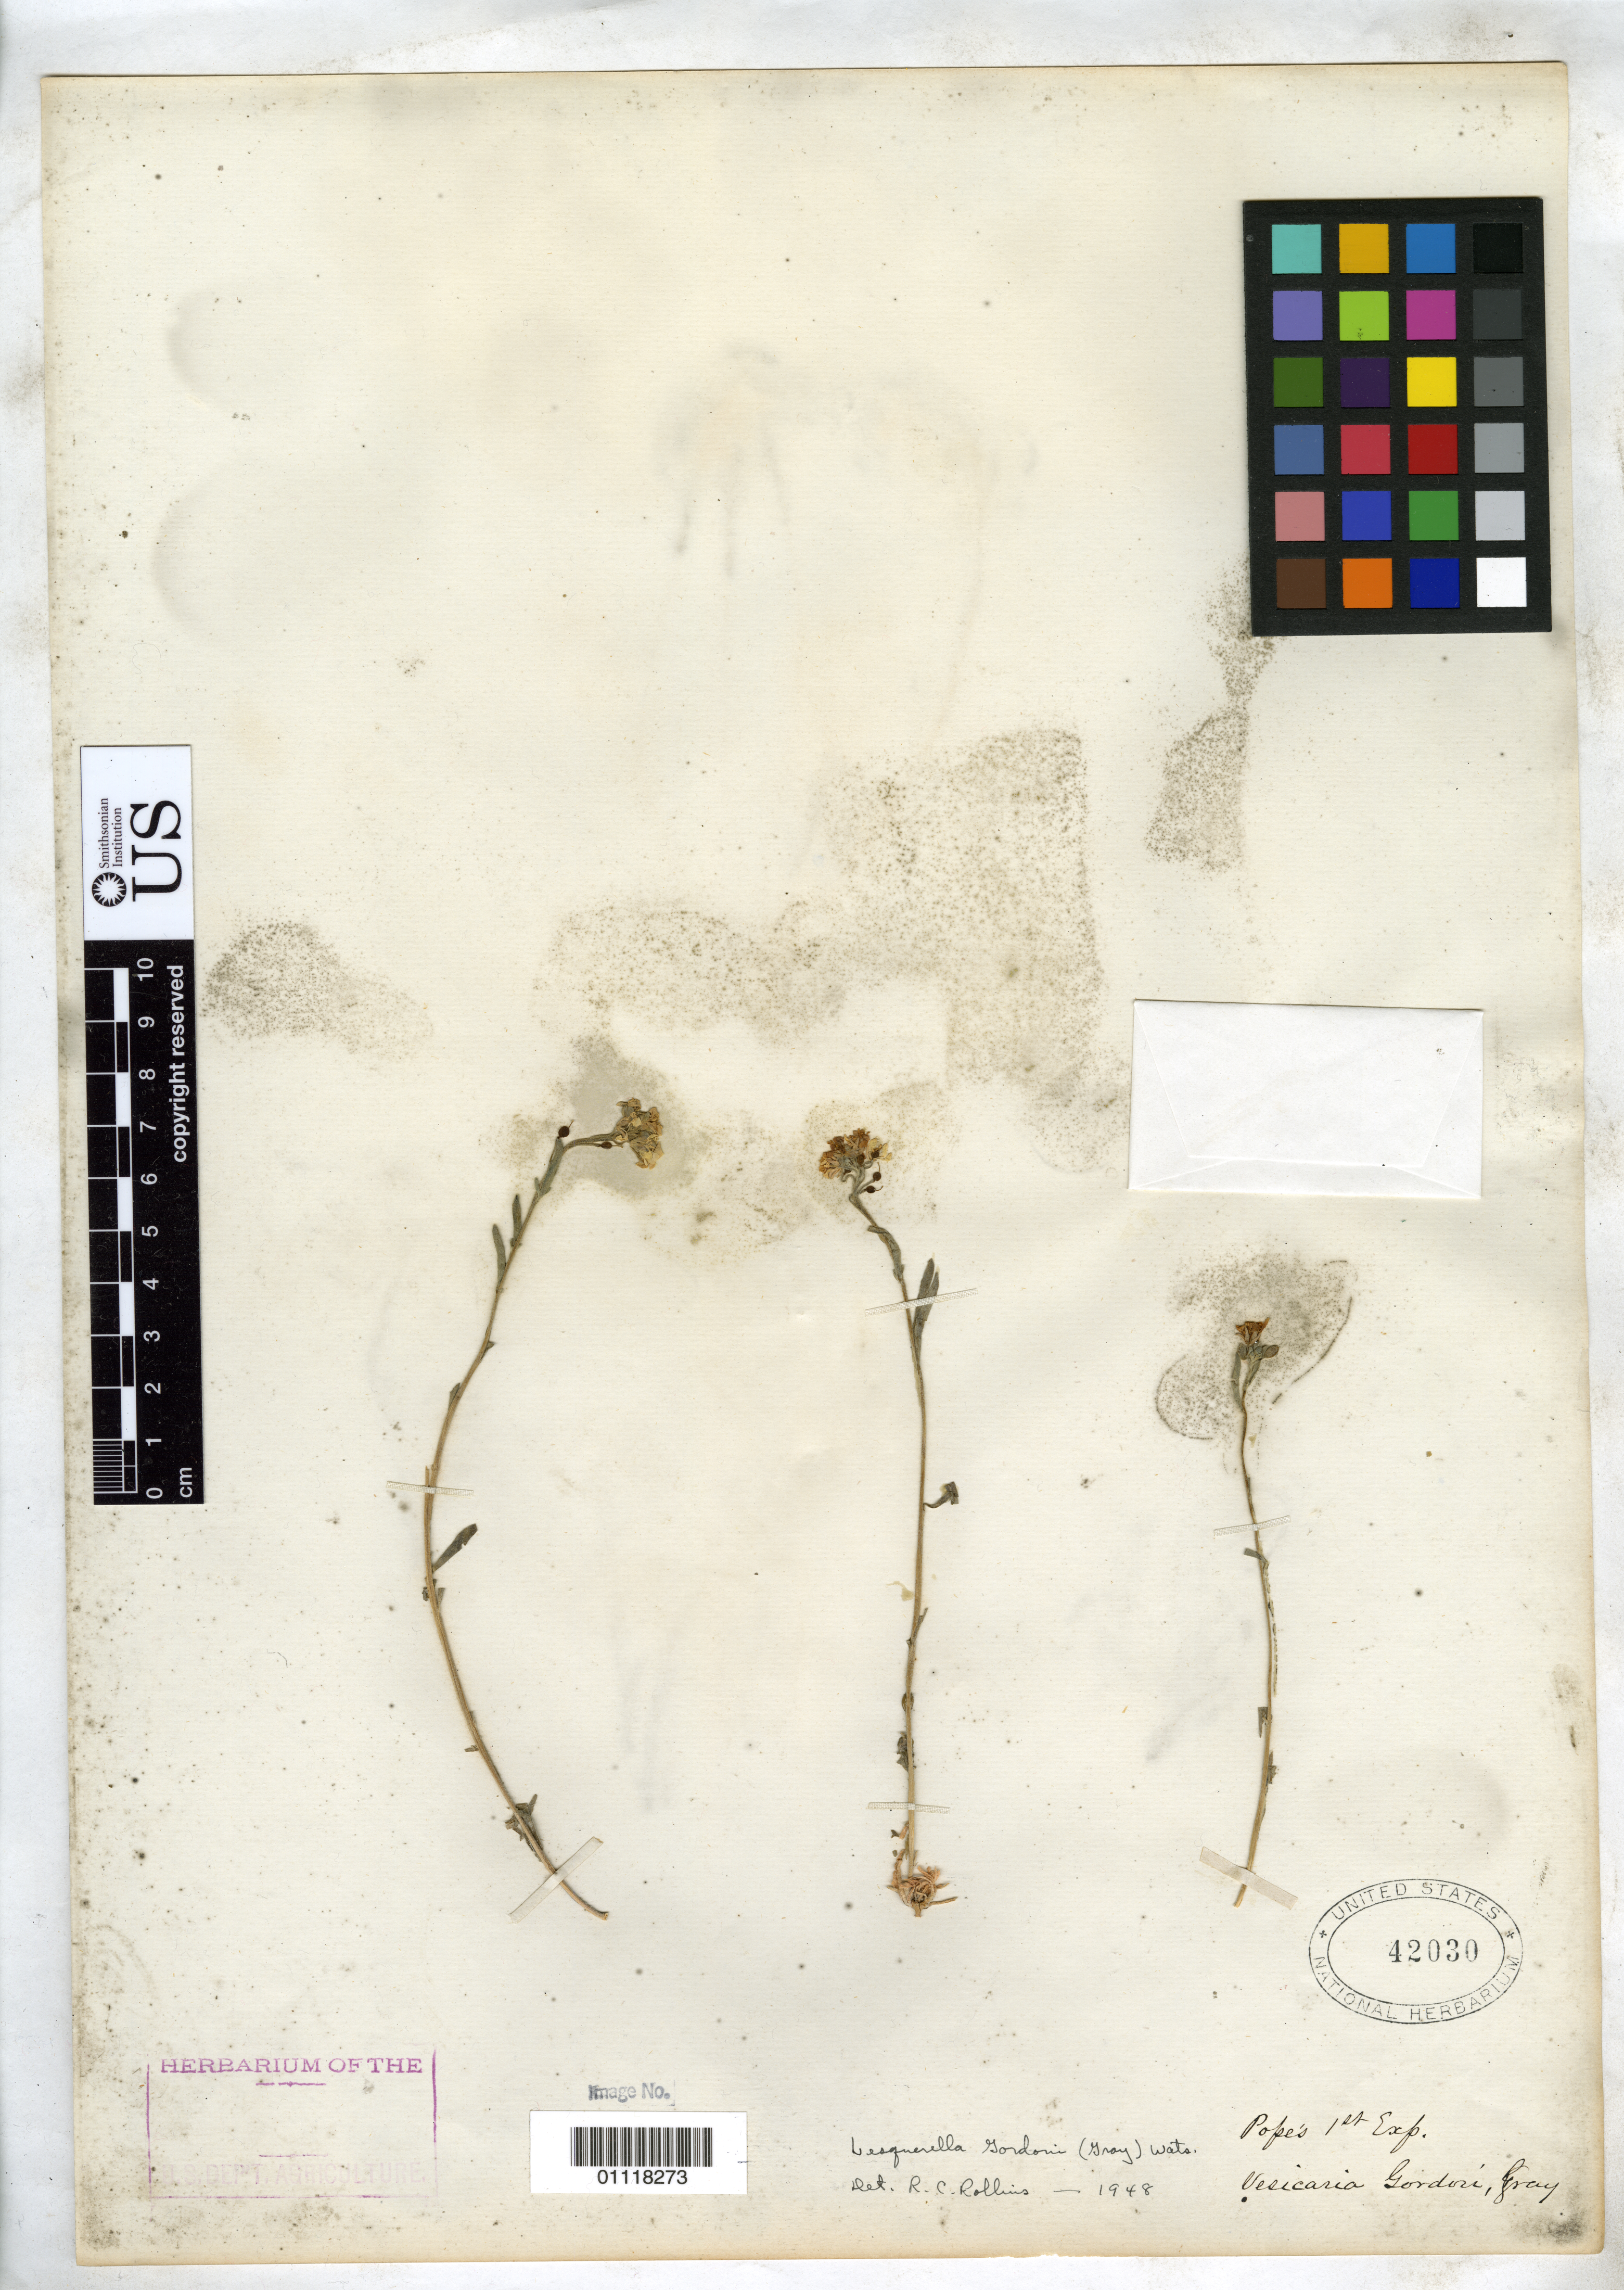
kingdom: Plantae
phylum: Tracheophyta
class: Magnoliopsida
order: Brassicales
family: Brassicaceae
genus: Lesquerella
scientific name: Lesquerella gordonii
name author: (A. Gray) S. Watson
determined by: Rollins, Reed C., (GH), Harvard University Herbaria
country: United States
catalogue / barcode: US 42030